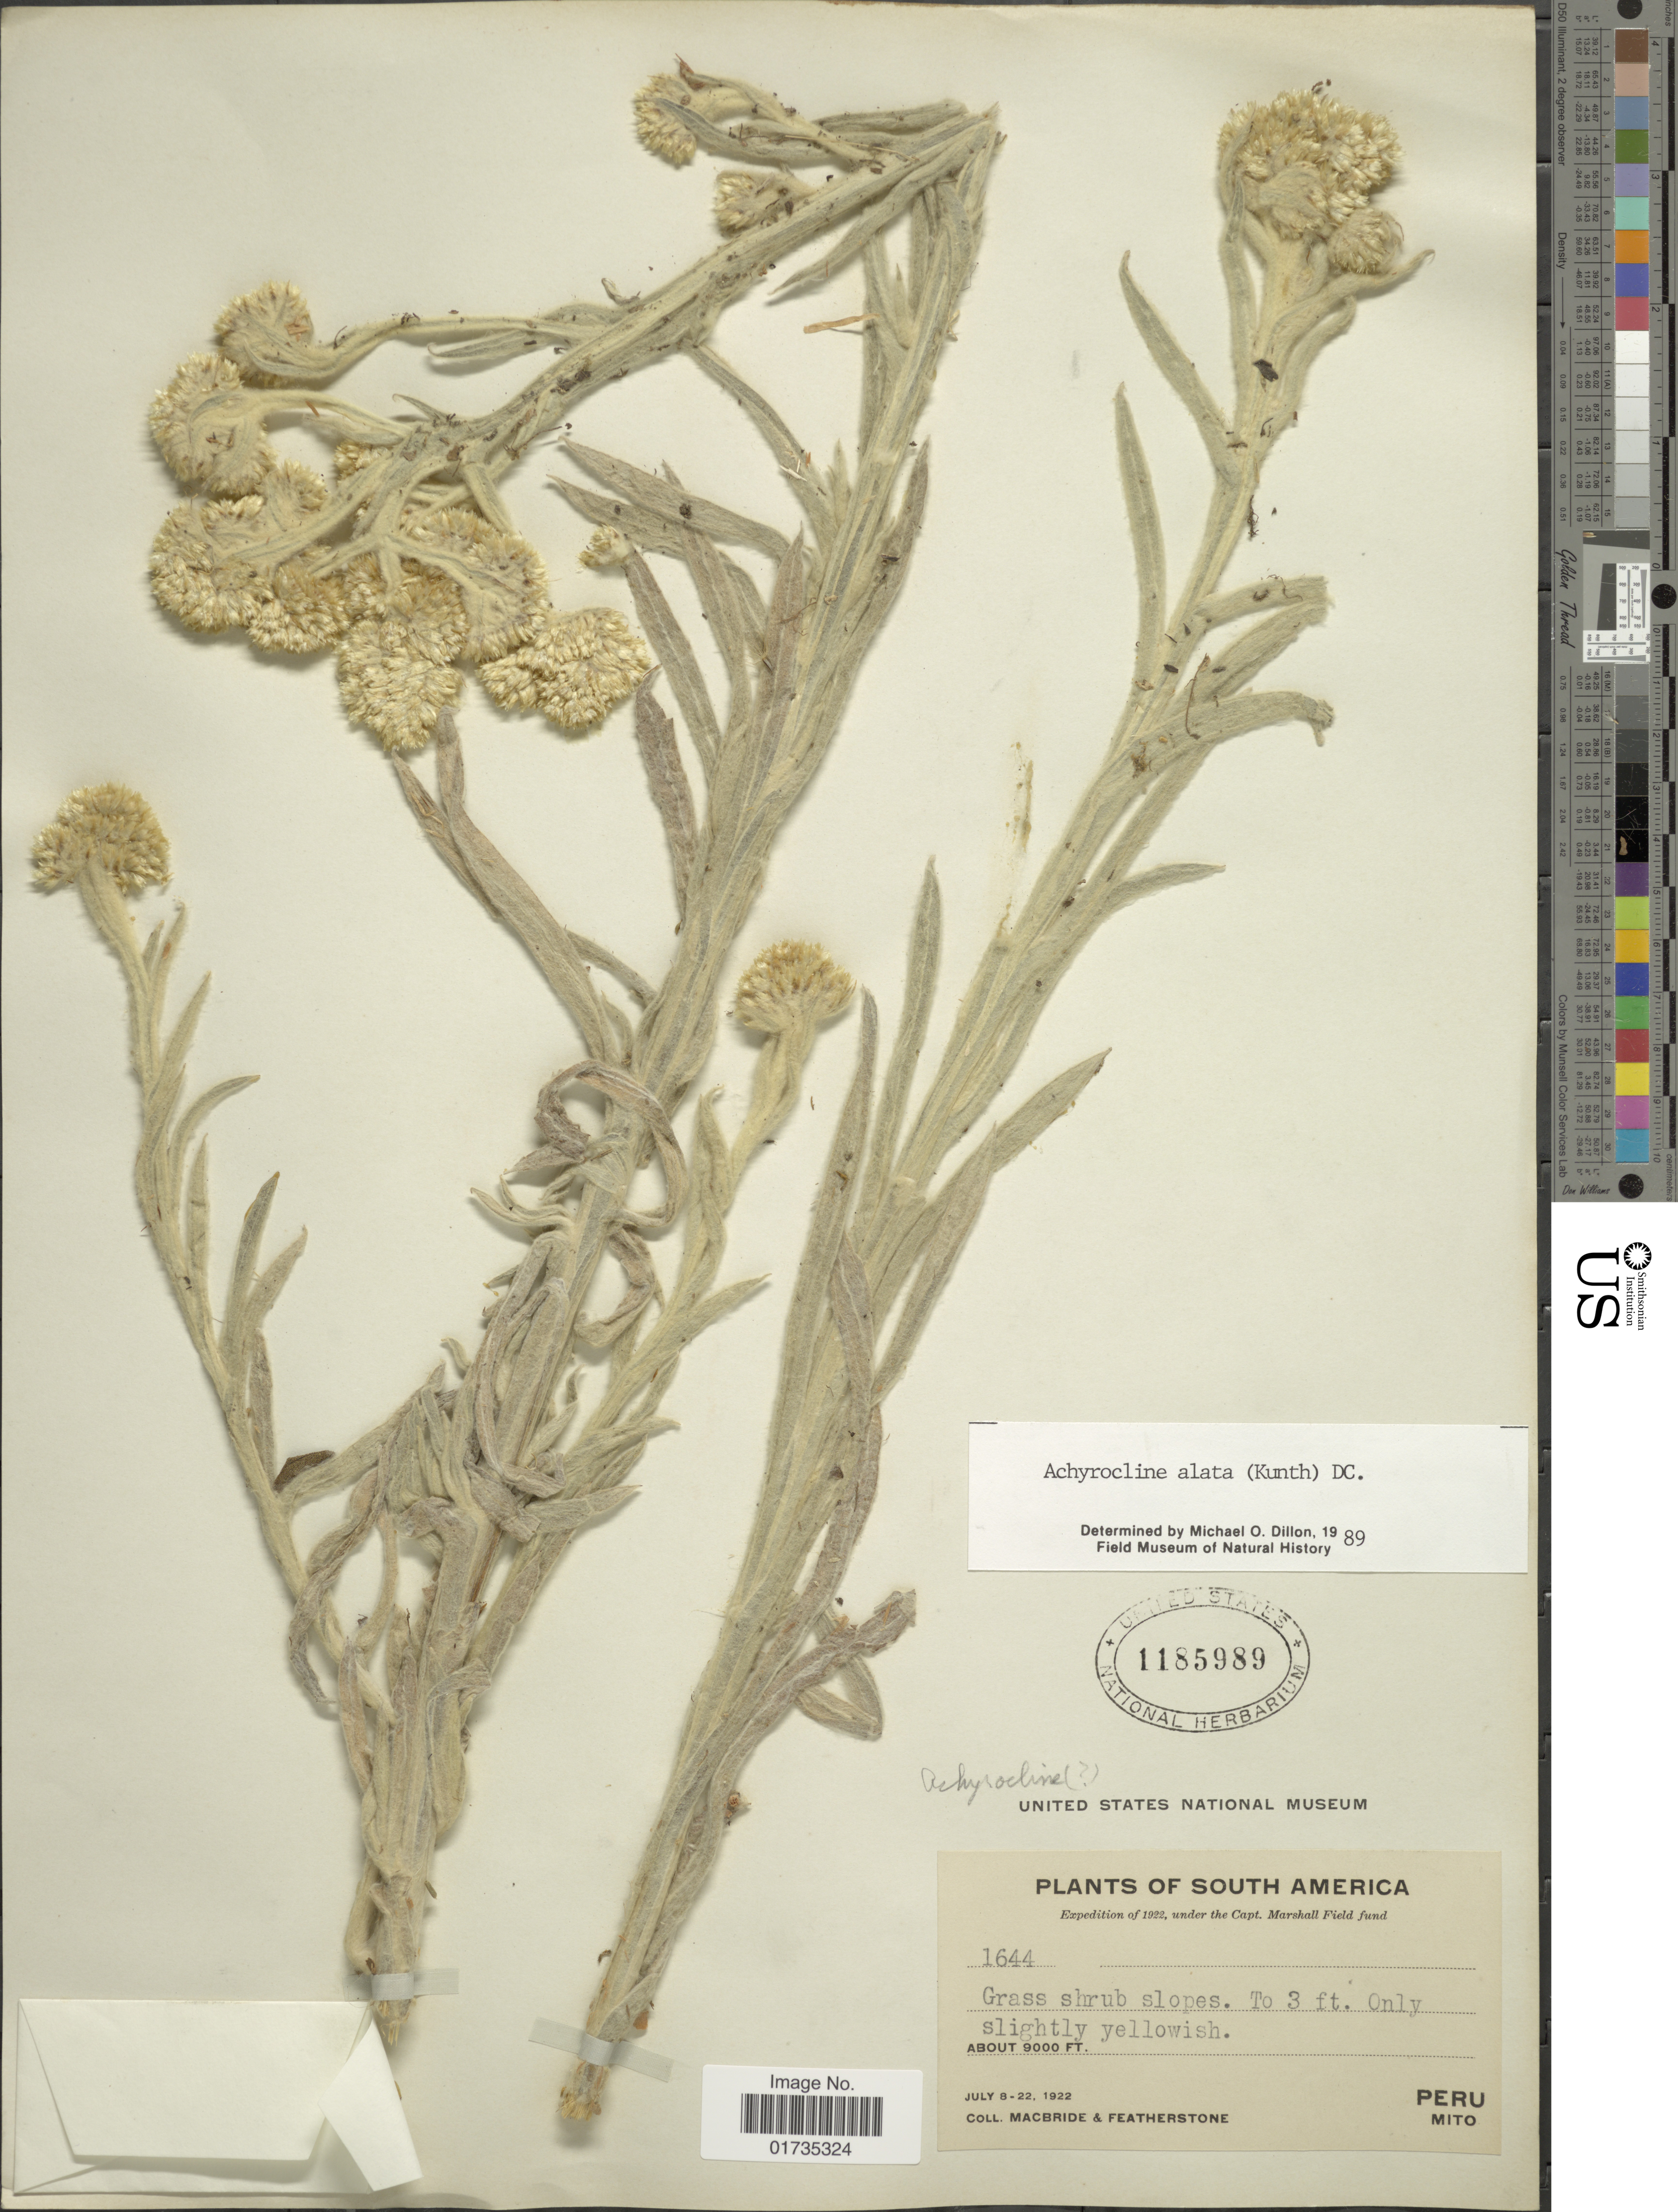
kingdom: Plantae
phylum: Tracheophyta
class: Magnoliopsida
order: Asterales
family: Asteraceae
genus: Achyrocline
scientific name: Achyrocline alata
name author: (Kunth) DC.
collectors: Macbride, -- & -. Featherstone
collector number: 1644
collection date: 1922-07-08/1922-07-22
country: Peru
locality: Peru. Mito. Grass shrub slopes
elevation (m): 2743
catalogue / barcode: US 1185989